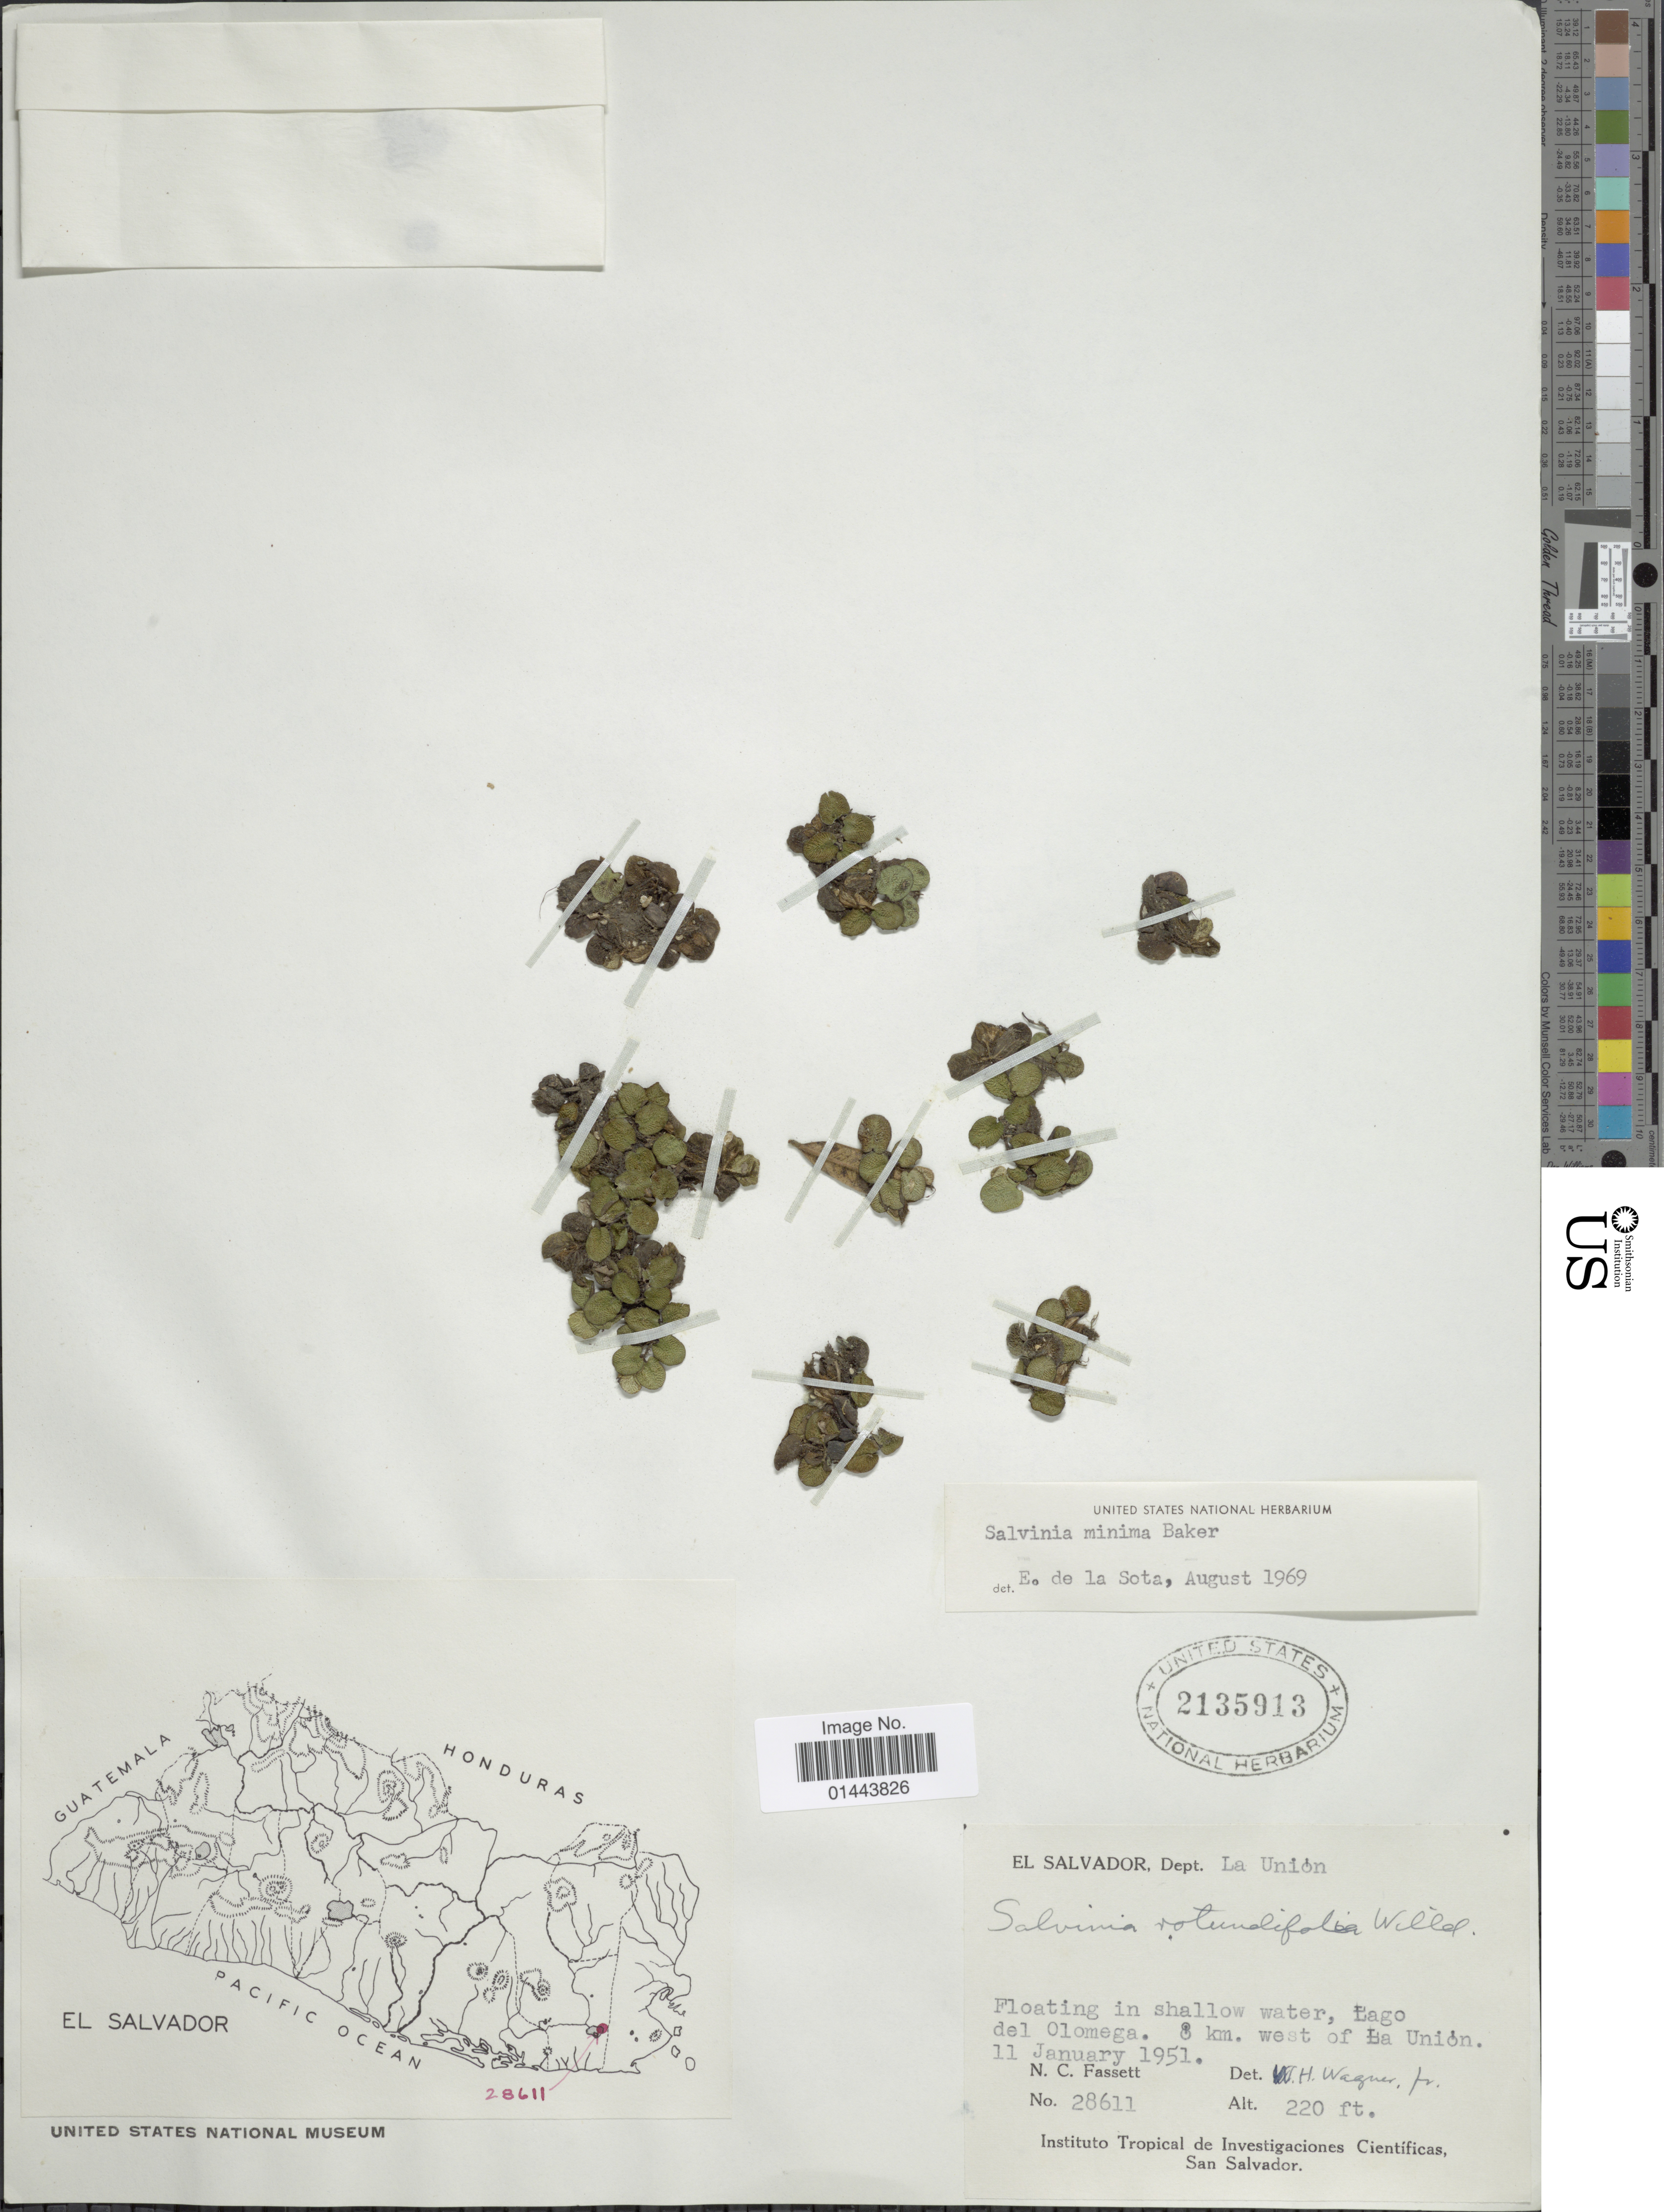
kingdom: Plantae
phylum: Tracheophyta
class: Polypodiopsida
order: Salviniales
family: Salviniaceae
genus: Salvinia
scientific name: Salvinia minima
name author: Baker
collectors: N. C. Fassett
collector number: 28611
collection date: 1951-01-11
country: El Salvador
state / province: La Union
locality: Floating in shallow water, Lago del Olomega, 8 km. west of La Union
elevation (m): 67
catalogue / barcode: US 2135913